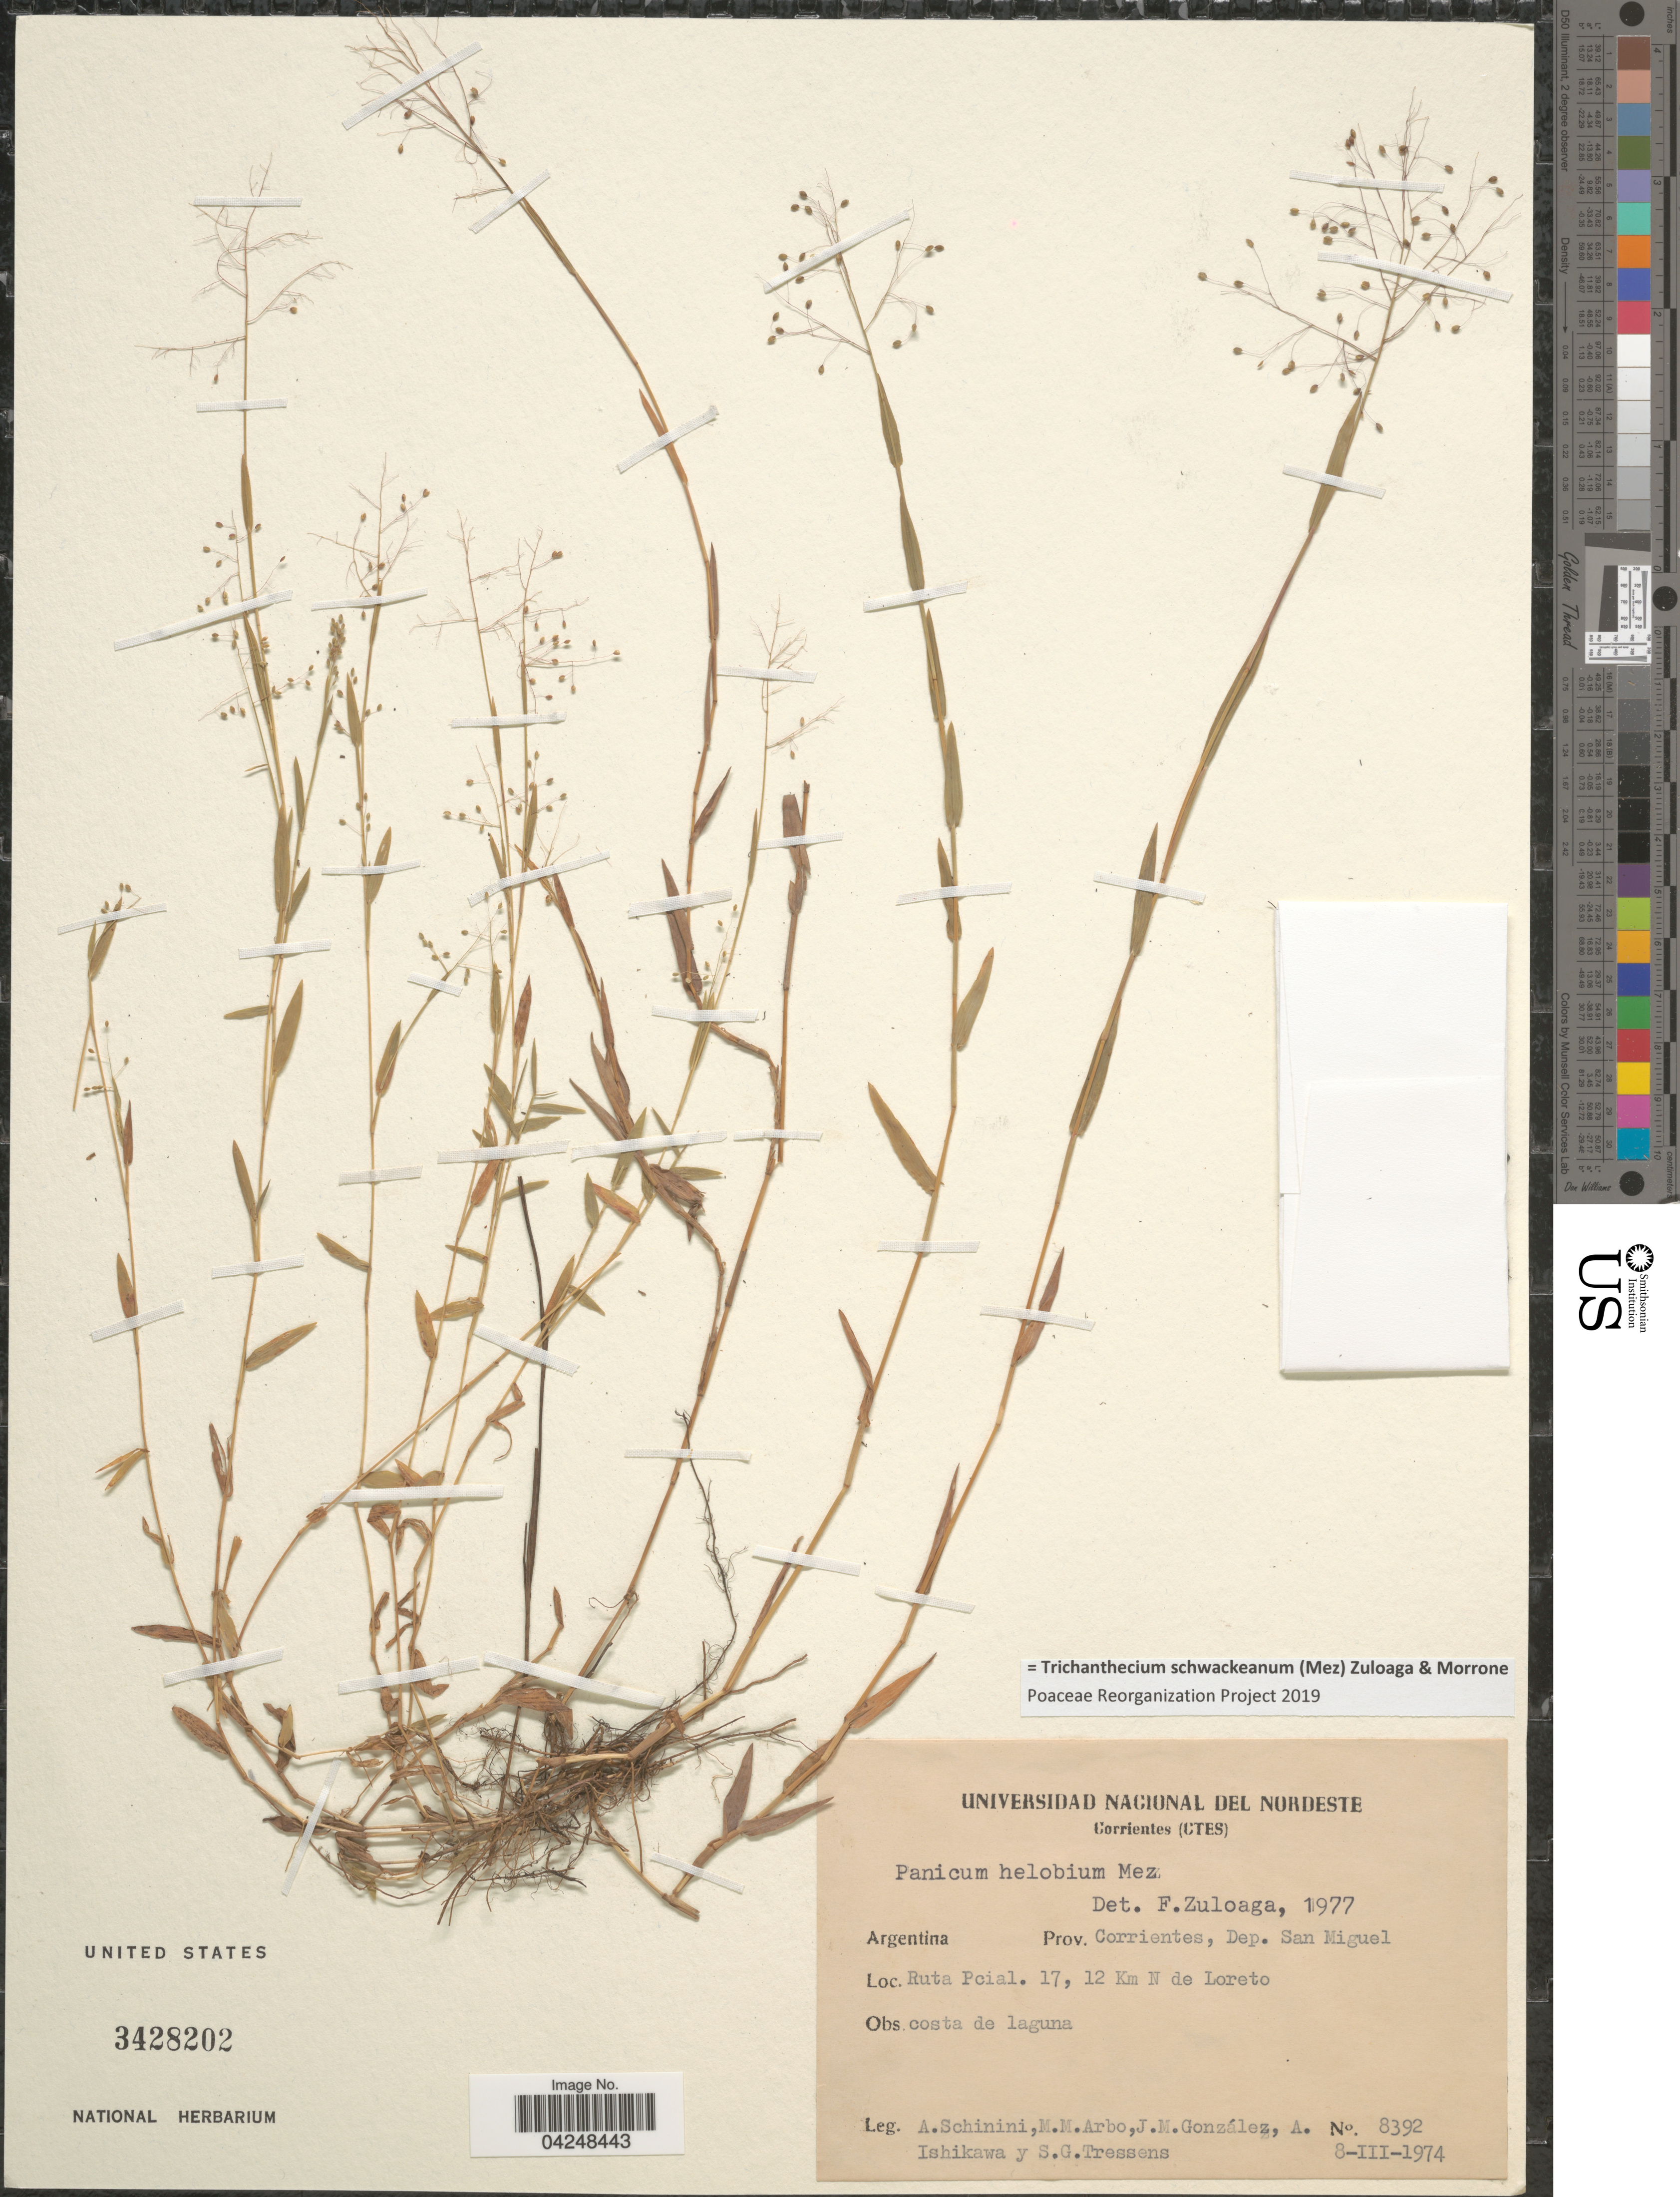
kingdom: Plantae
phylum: Tracheophyta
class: Liliopsida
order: Poales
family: Poaceae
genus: Trichanthecium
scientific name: Trichanthecium schwackeanum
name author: (Mez) Zuloaga & Morrone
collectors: A. Schinini, M. M. Arbo, J. M. Gonzalez, A. Ishikawa & S. Tressens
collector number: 8392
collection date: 1974-03-08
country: Argentina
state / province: Corrientes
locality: Dep. San Miguel. Ruta Pcial. 17, 12 Km N de Loreto.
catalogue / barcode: US 3428202